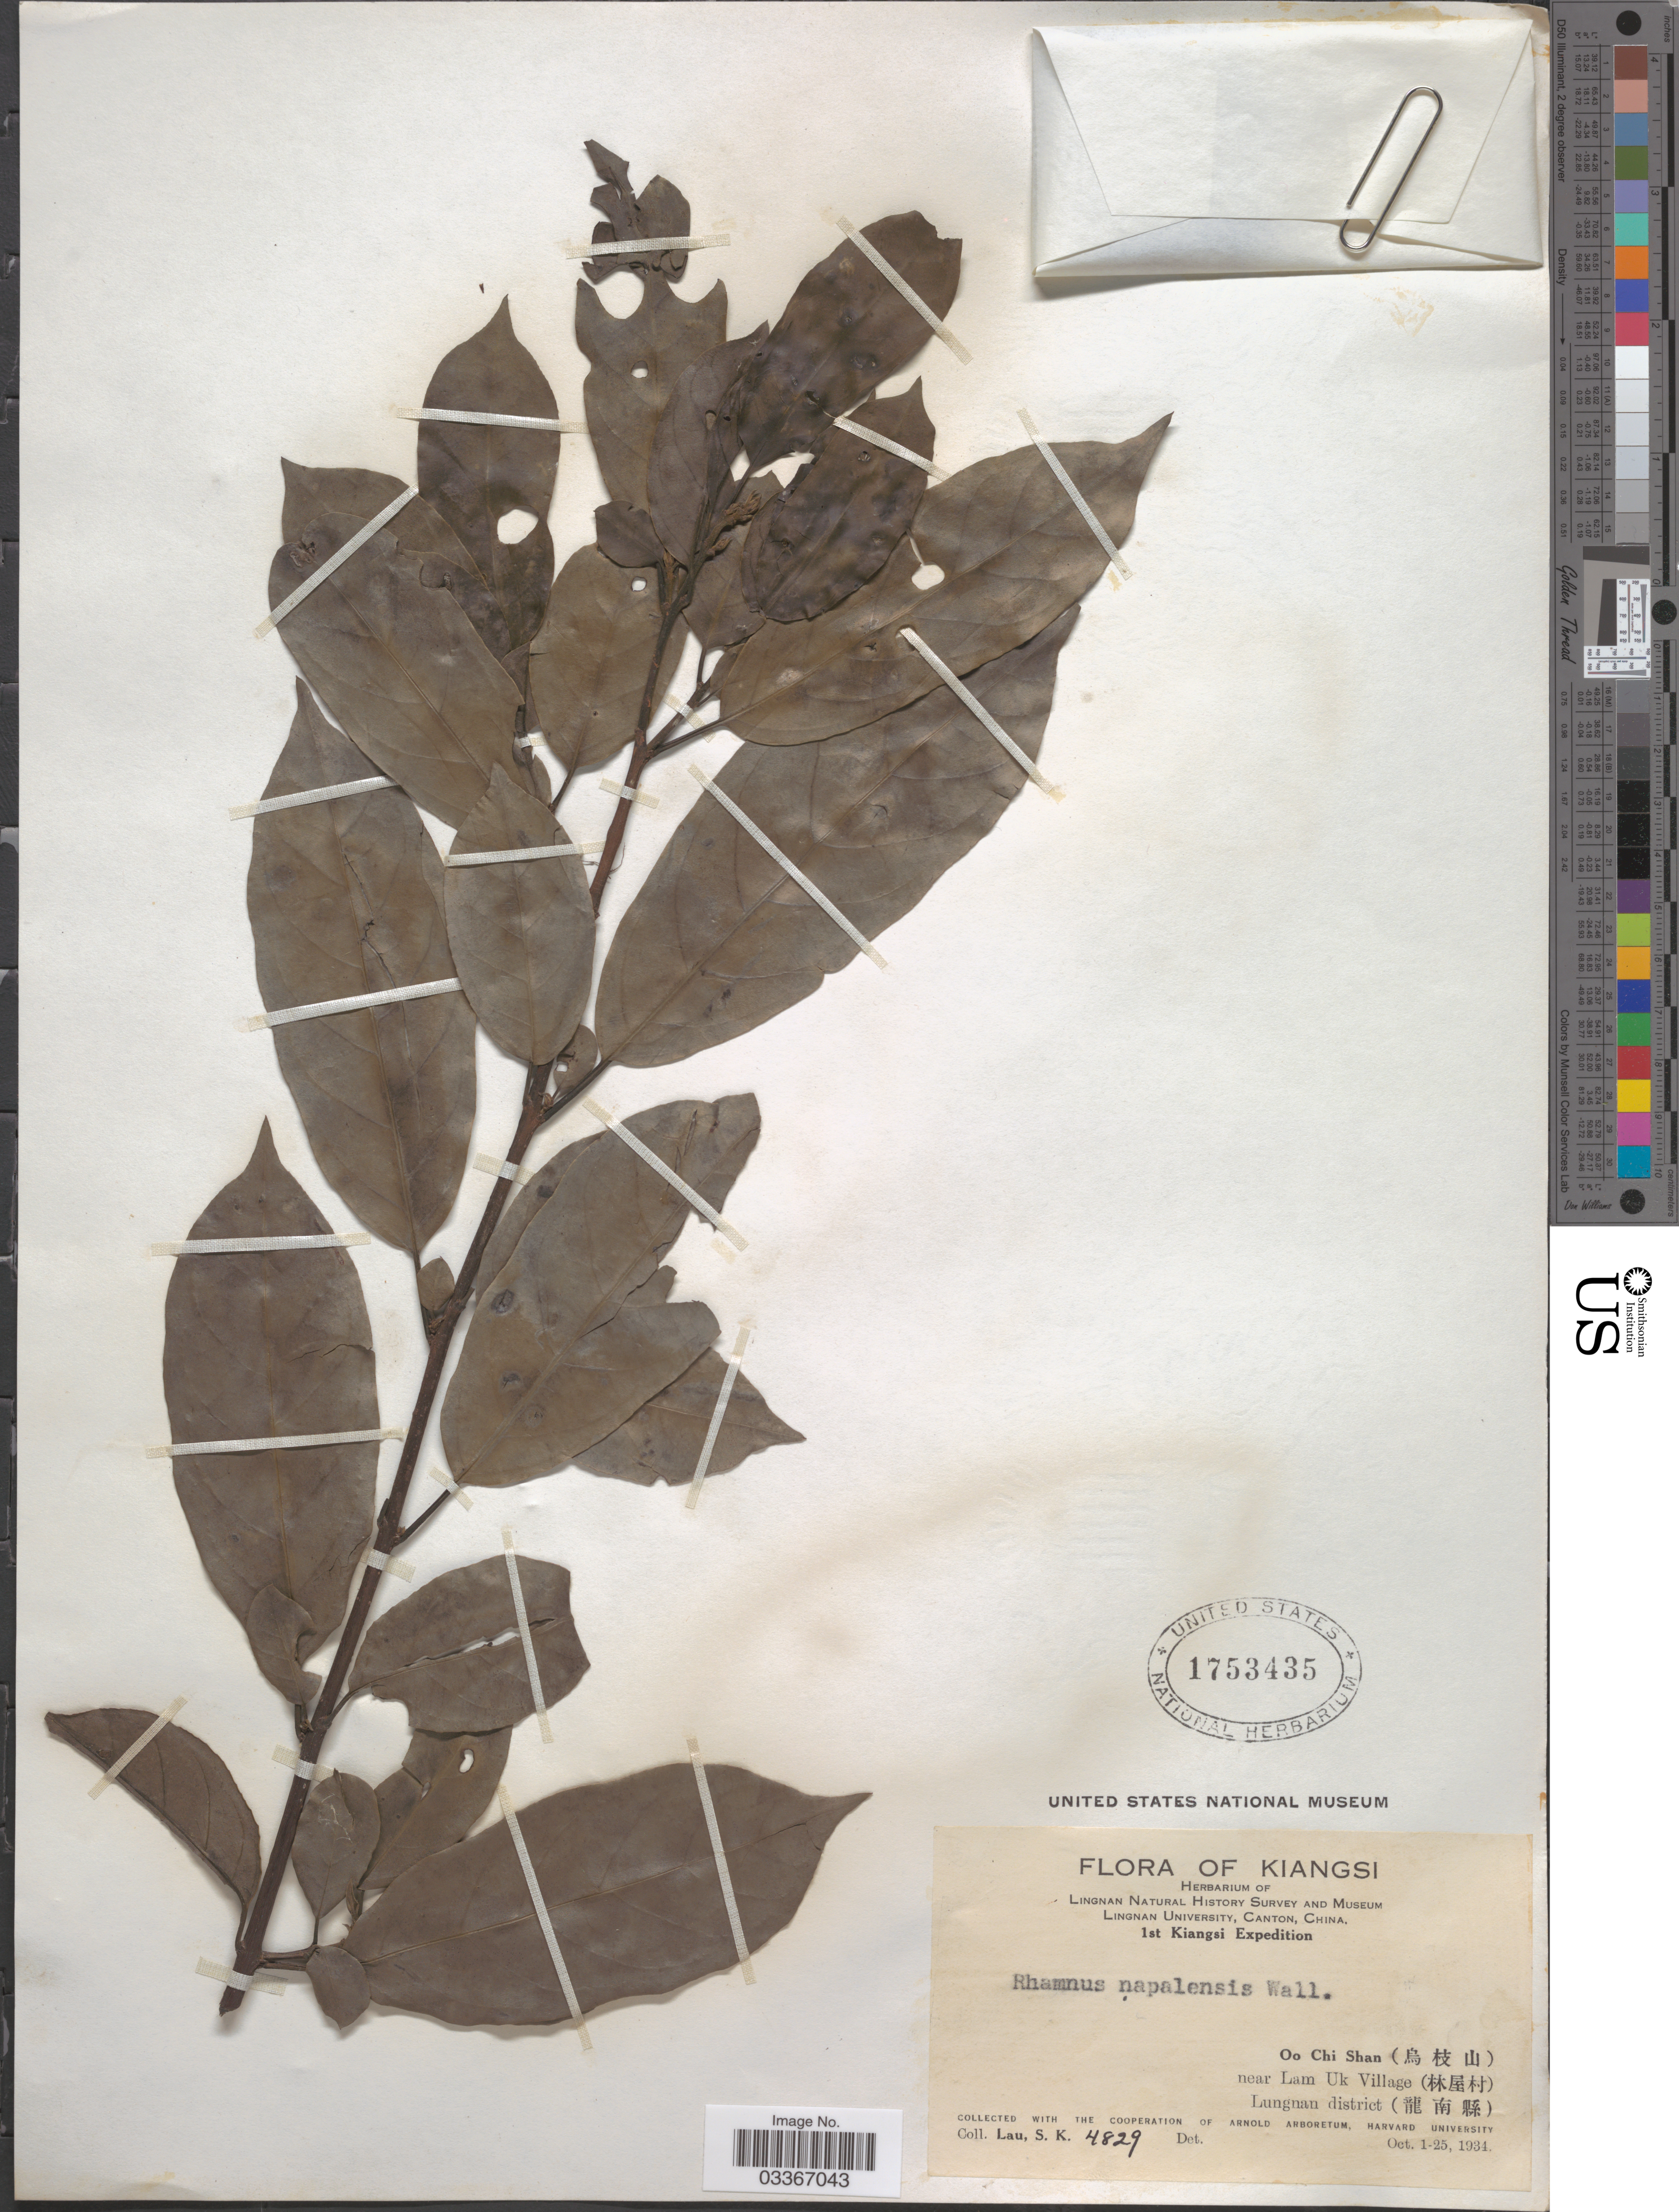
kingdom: Plantae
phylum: Tracheophyta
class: Magnoliopsida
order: Rosales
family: Rhamnaceae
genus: Rhamnus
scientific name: Rhamnus nepalensis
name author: (Wall.) M.A. Lawson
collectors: S. K. Lau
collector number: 4829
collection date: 1934-10-01/1934-10-25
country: China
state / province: Jiangxi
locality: Kiangsi. Oo Chi Shan (X) near Lam Uk Village (X). Lungnan district (X).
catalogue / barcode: US 1753435